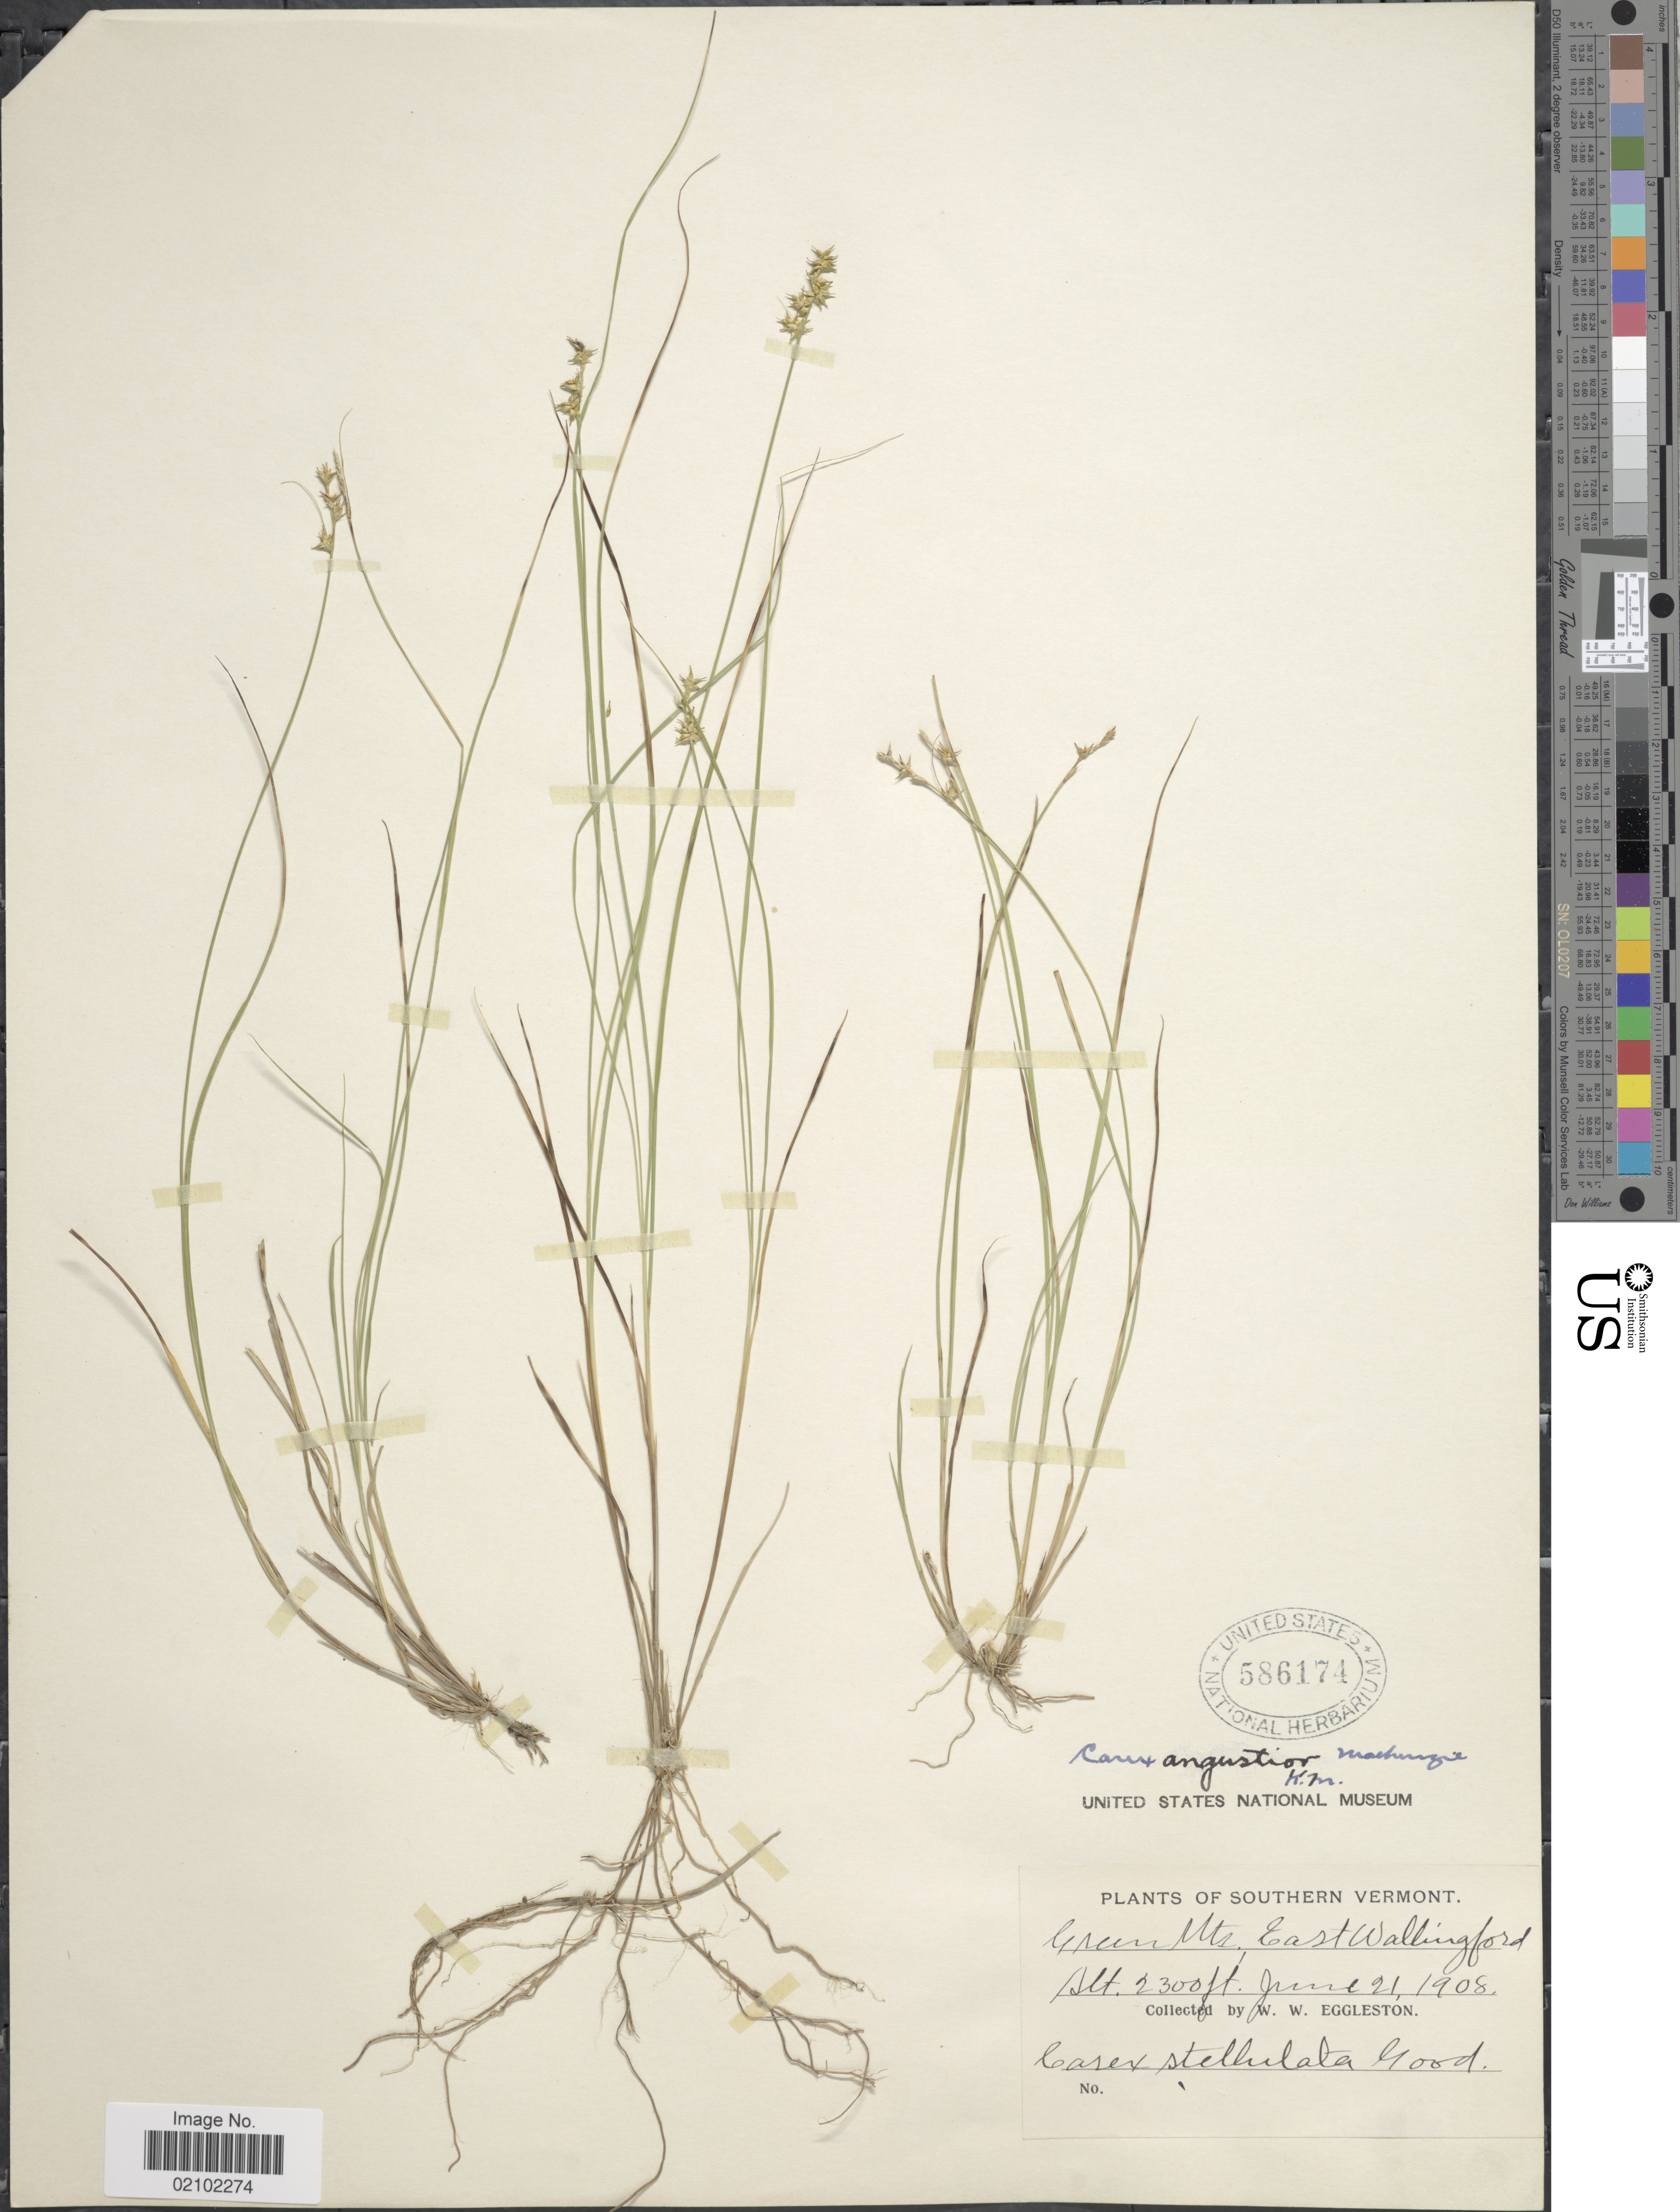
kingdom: Plantae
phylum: Tracheophyta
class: Liliopsida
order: Poales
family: Cyperaceae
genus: Carex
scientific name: Carex echinata subsp. echinata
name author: Murray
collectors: W. W. Eggleston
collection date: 1908-06-21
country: United States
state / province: Vermont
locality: Southern Vermont, Gran Mts., East Wallingford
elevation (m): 701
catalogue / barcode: US 586174